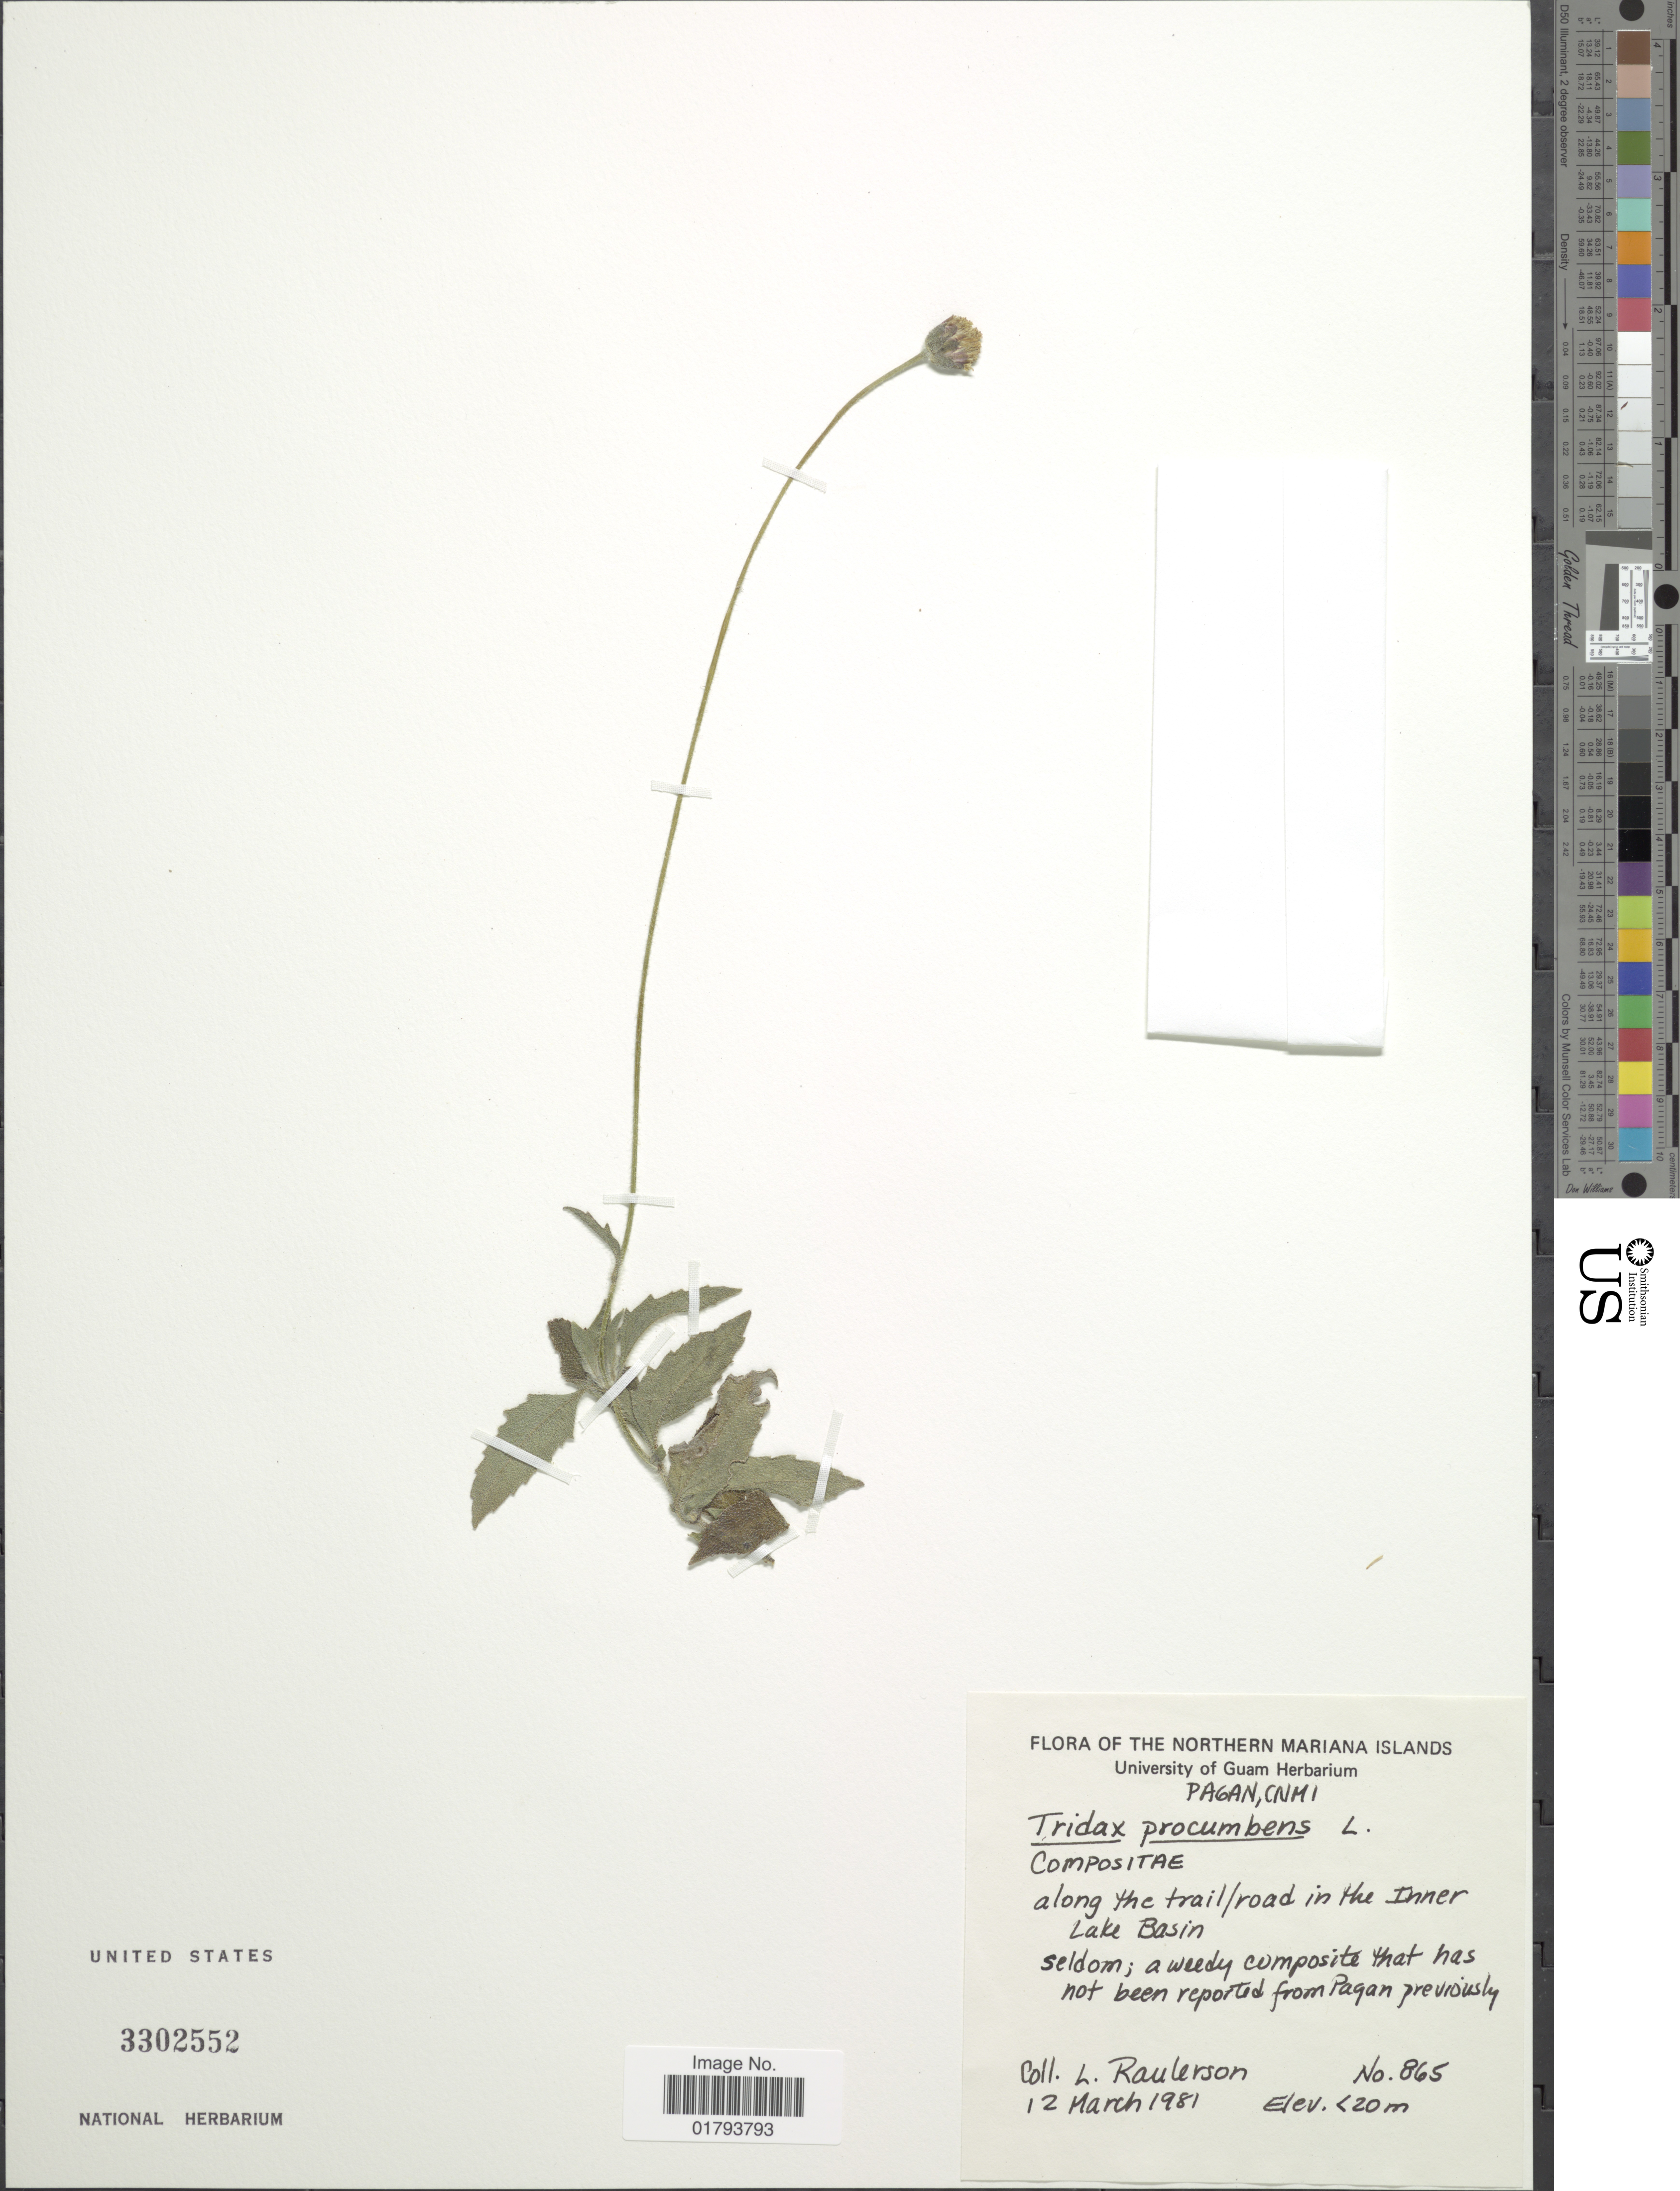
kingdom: Plantae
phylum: Tracheophyta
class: Magnoliopsida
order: Asterales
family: Asteraceae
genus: Tridax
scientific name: Tridax procumbens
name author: L.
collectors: L. Raulerson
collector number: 865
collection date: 1981-03-12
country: Northern Mariana Islands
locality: Pagan, CNMI, along the trail/road in the Inner Lake Basin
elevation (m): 20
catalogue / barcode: US 3302552